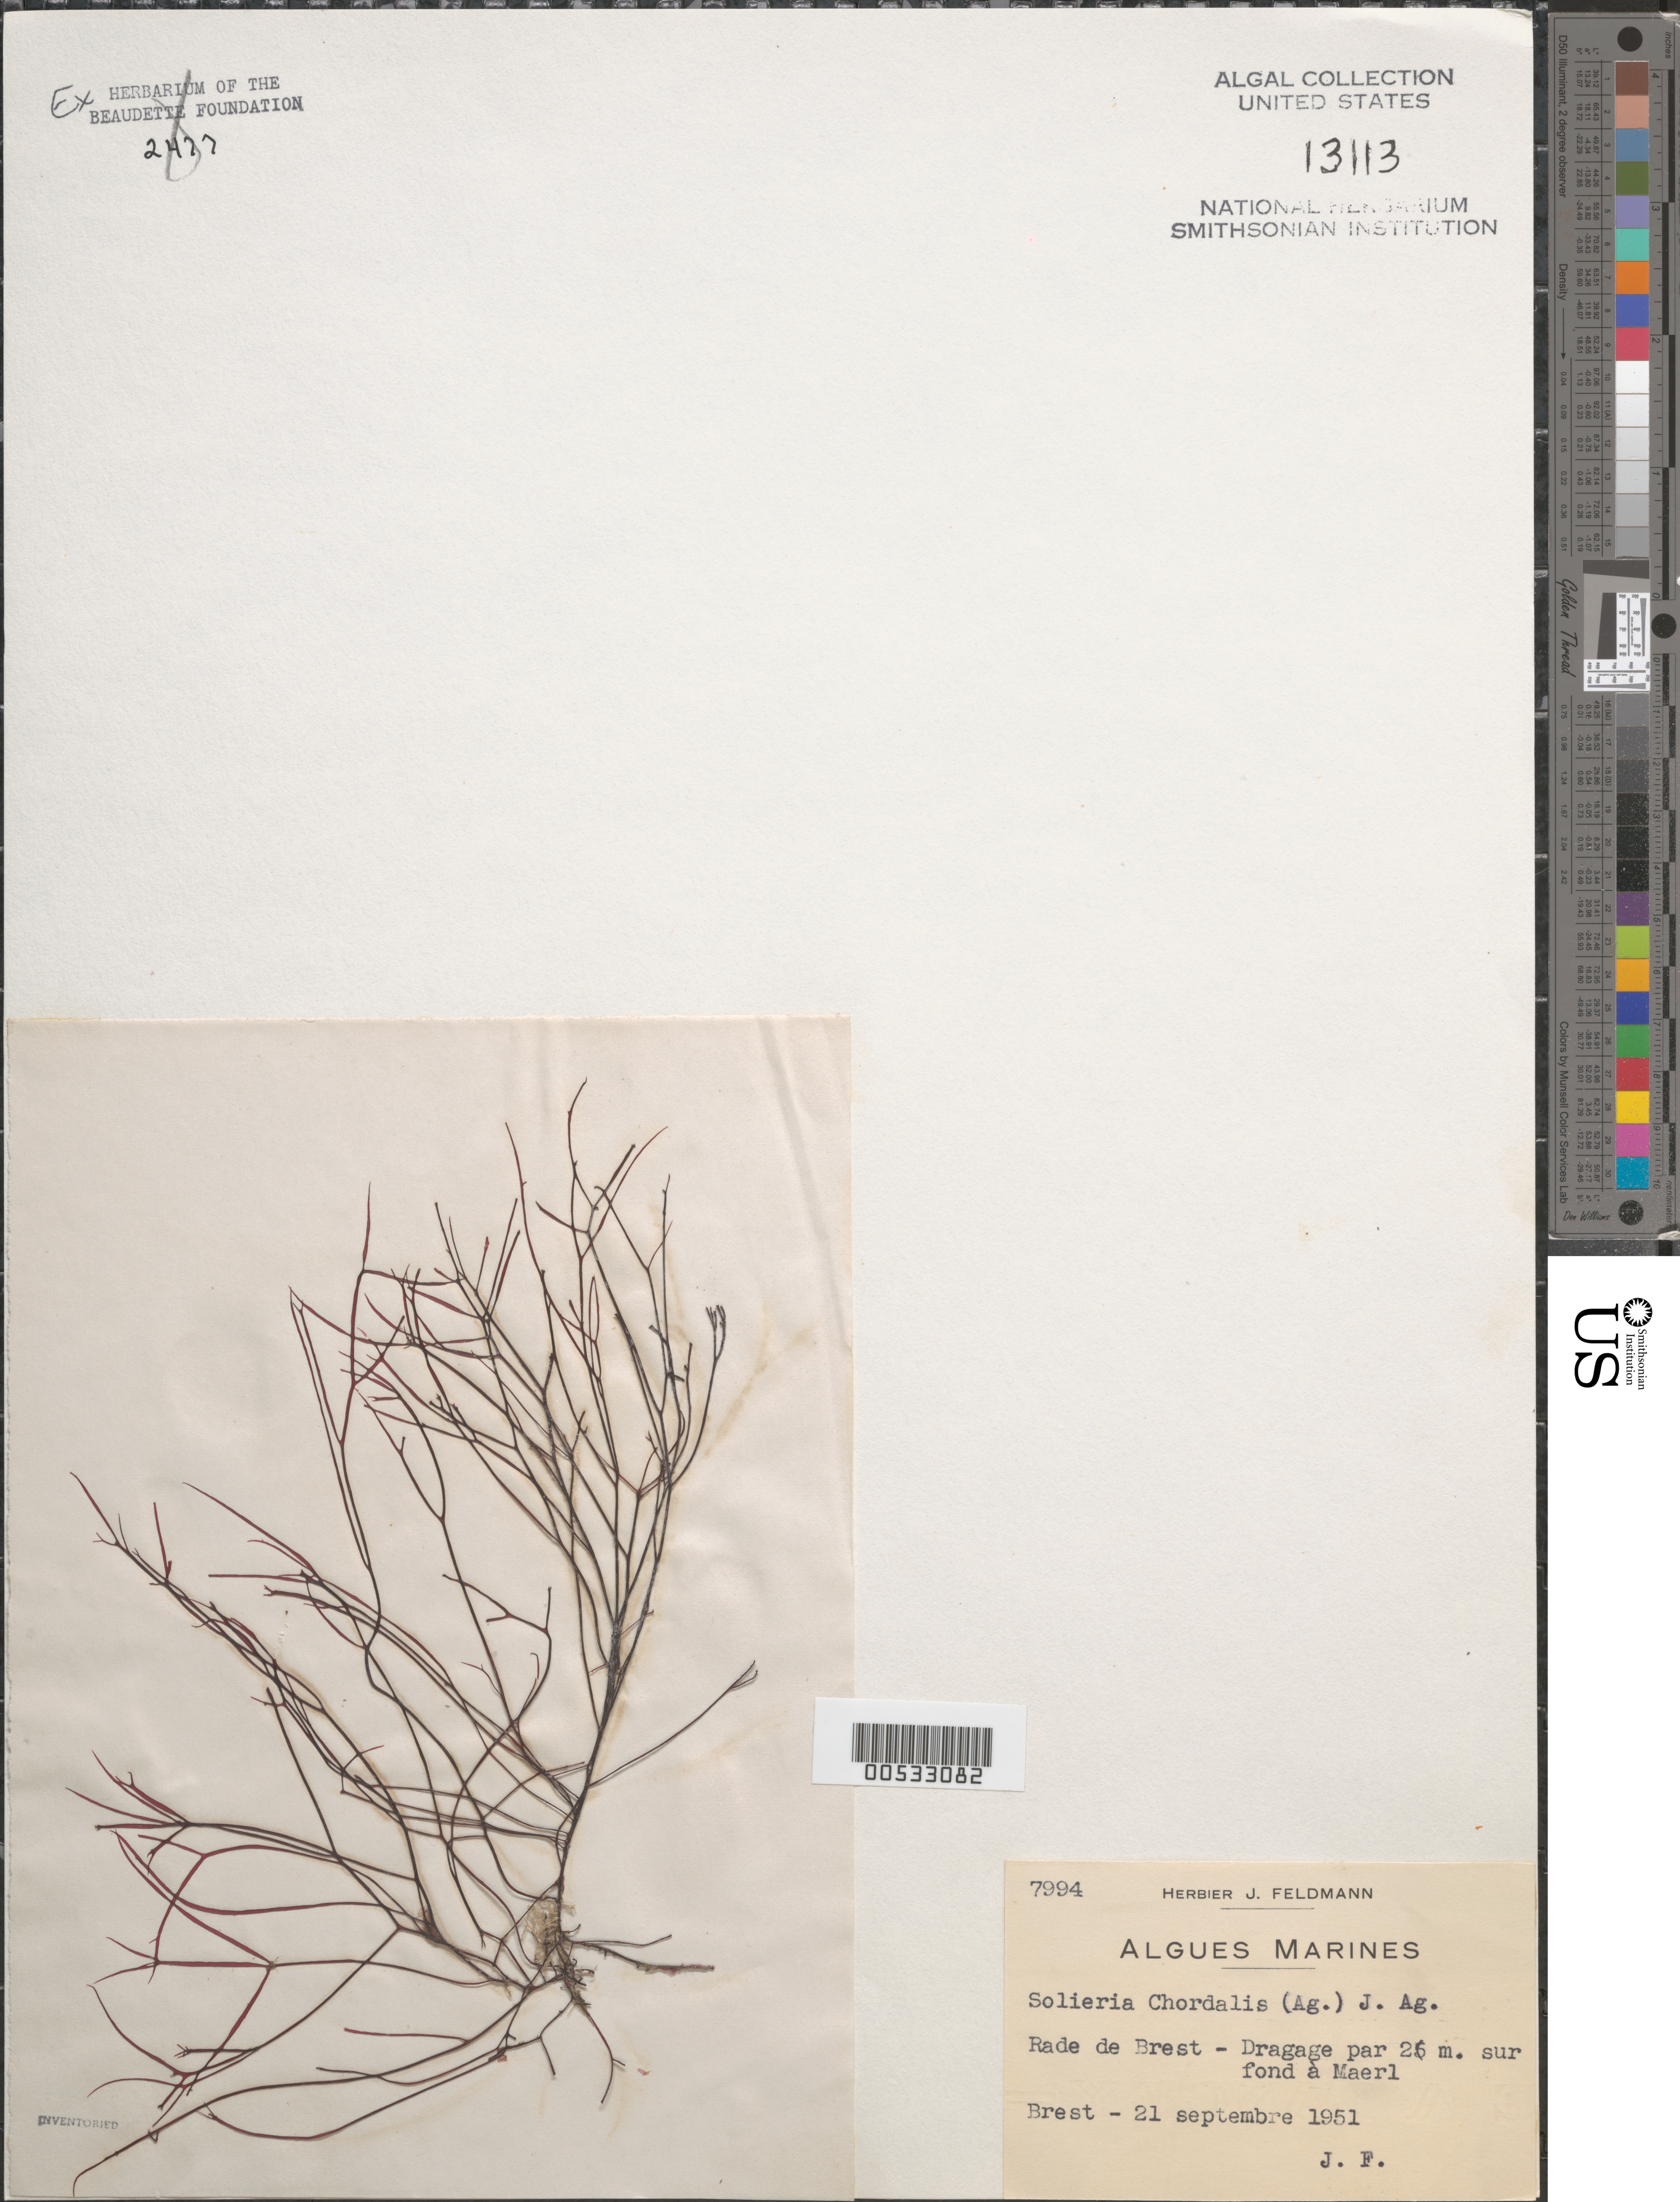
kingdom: Plantae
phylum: Rhodophyta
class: Florideophyceae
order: Gigartinales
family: Solieriaceae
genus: Solieria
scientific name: Solieria chordalis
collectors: J. Feldmann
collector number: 7994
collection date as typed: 21 Sep 1951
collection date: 1951-09-21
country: France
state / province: Bretagne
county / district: Finistère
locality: Brest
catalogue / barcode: US 13113